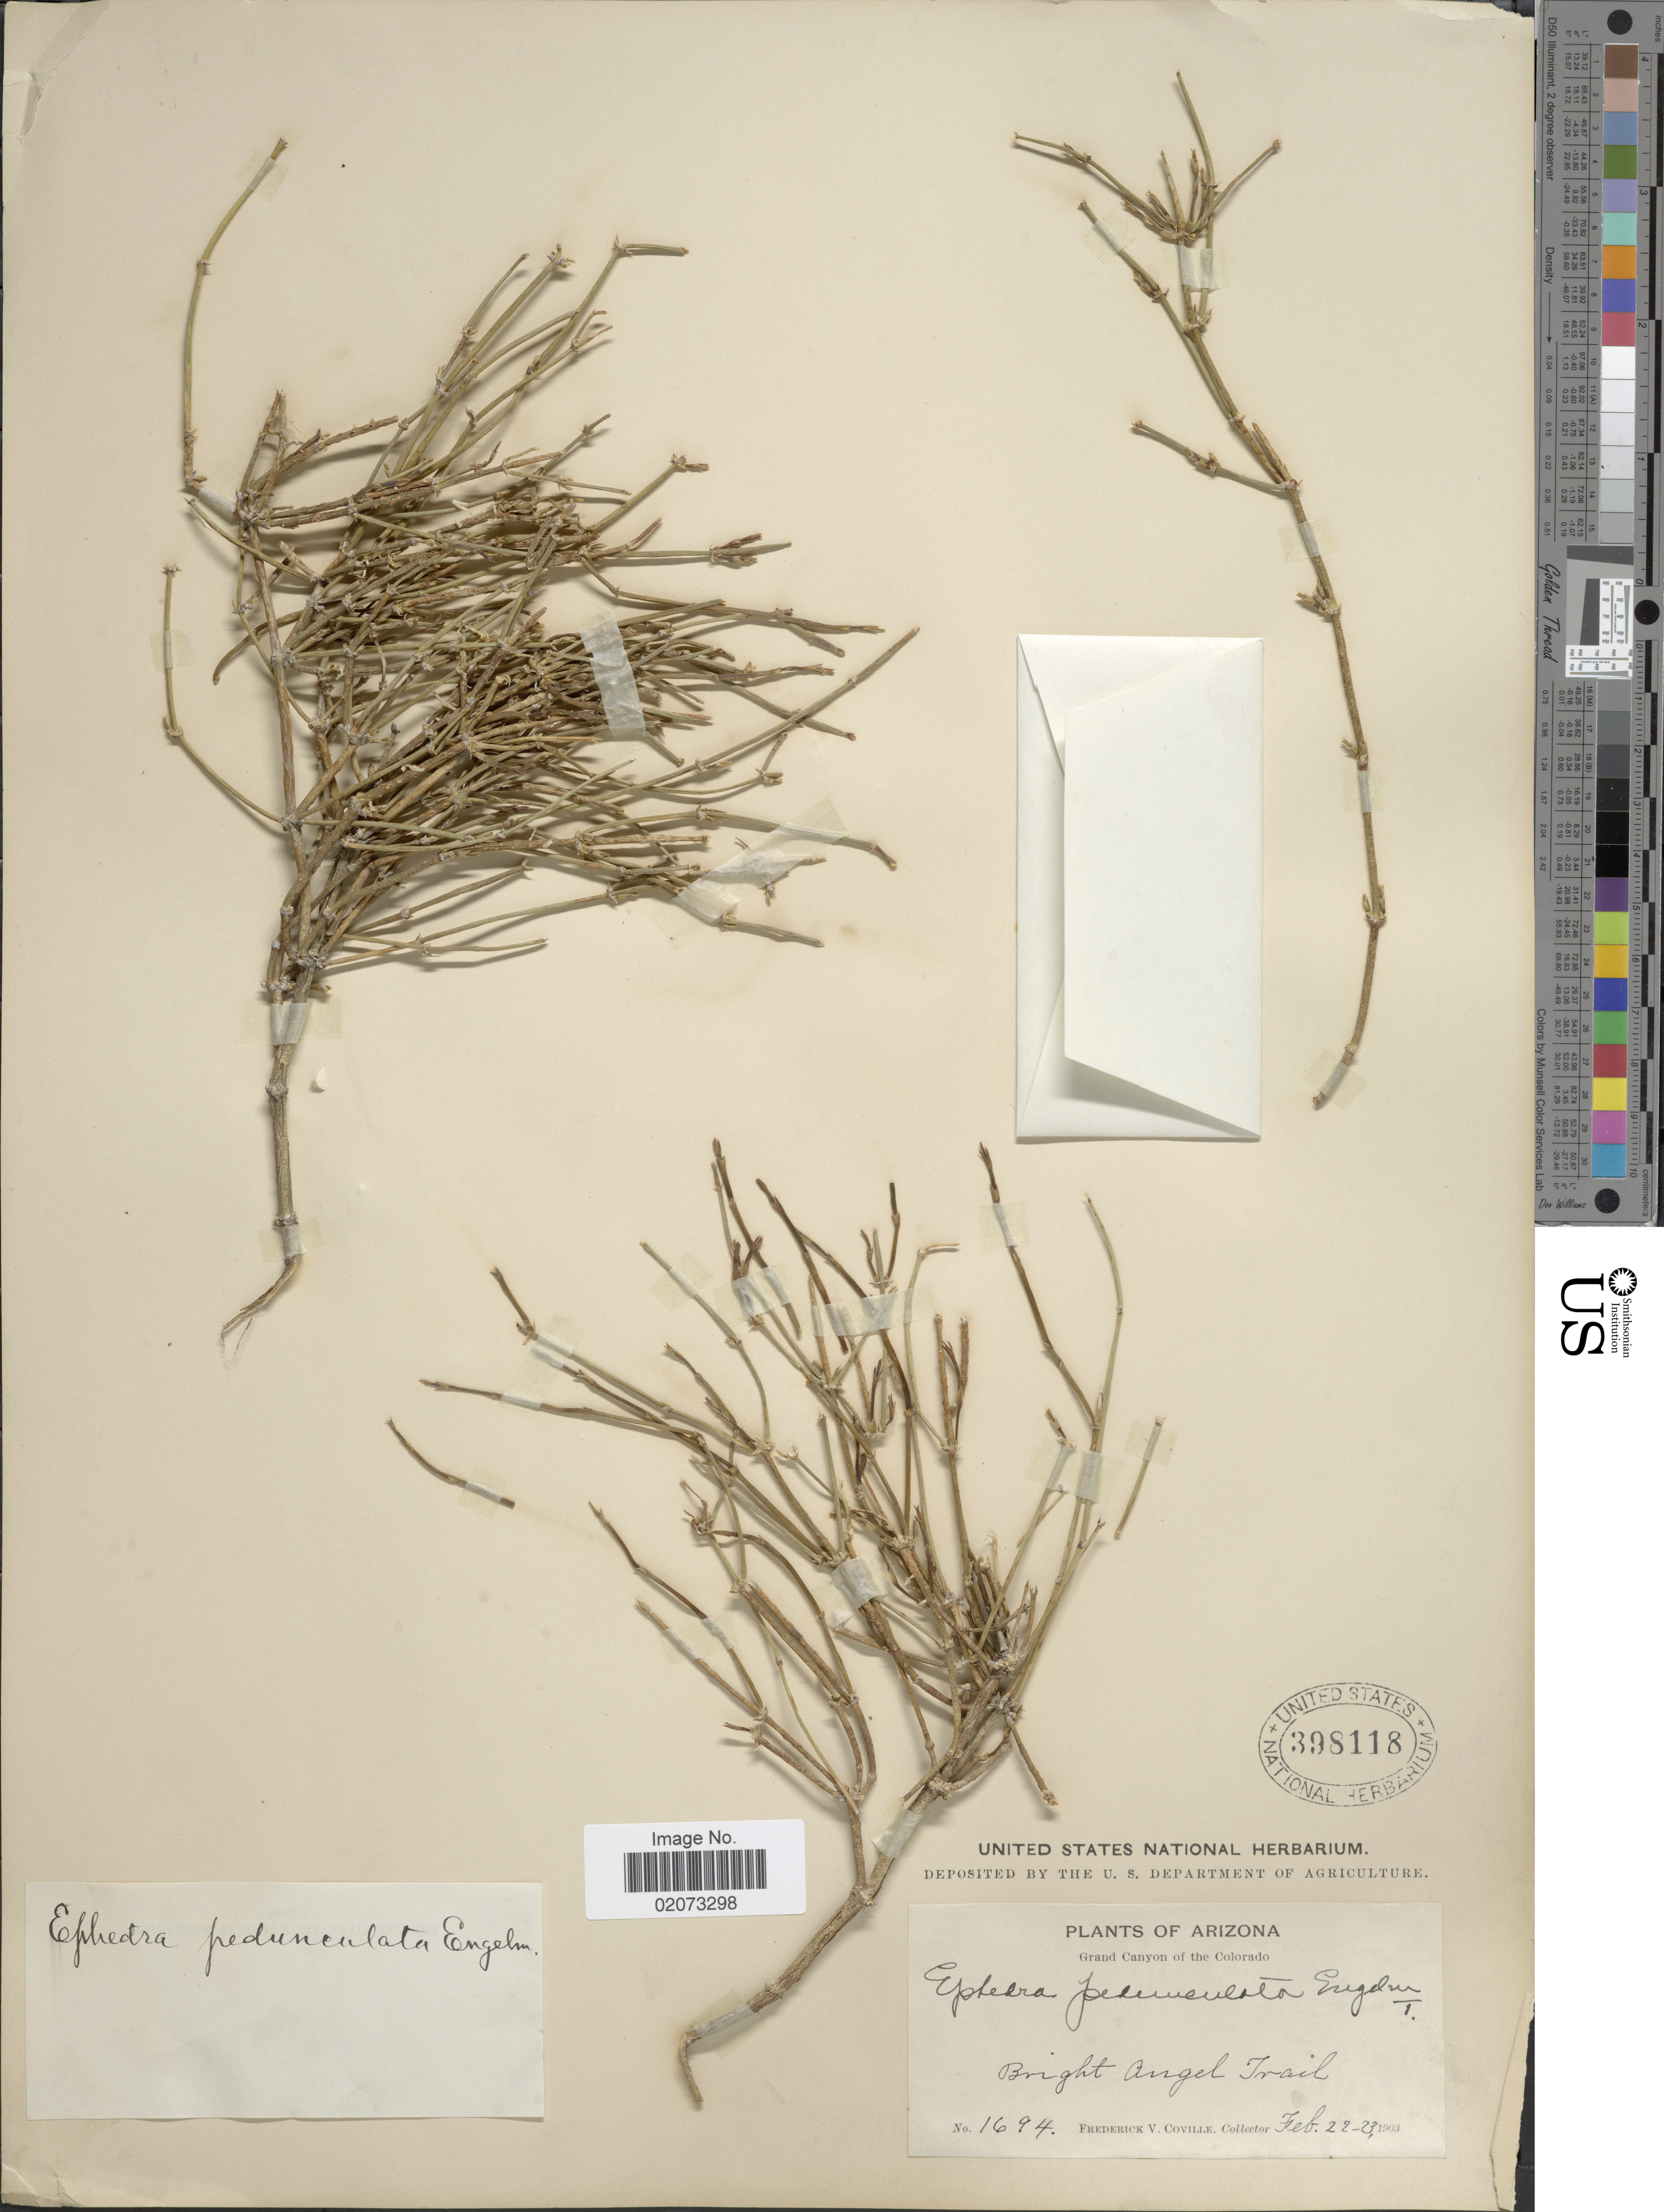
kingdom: Plantae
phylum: Tracheophyta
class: Gnetopsida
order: Ephedrales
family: Ephedraceae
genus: Ephedra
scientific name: Ephedra nevadensis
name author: S. Watson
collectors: F. V. Coville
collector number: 1694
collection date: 1903-02-22/1903-02-23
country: United States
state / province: Arizona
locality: Arizona. Grand Canyon of the Colorado. Bright Angel Trail.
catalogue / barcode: US 398118